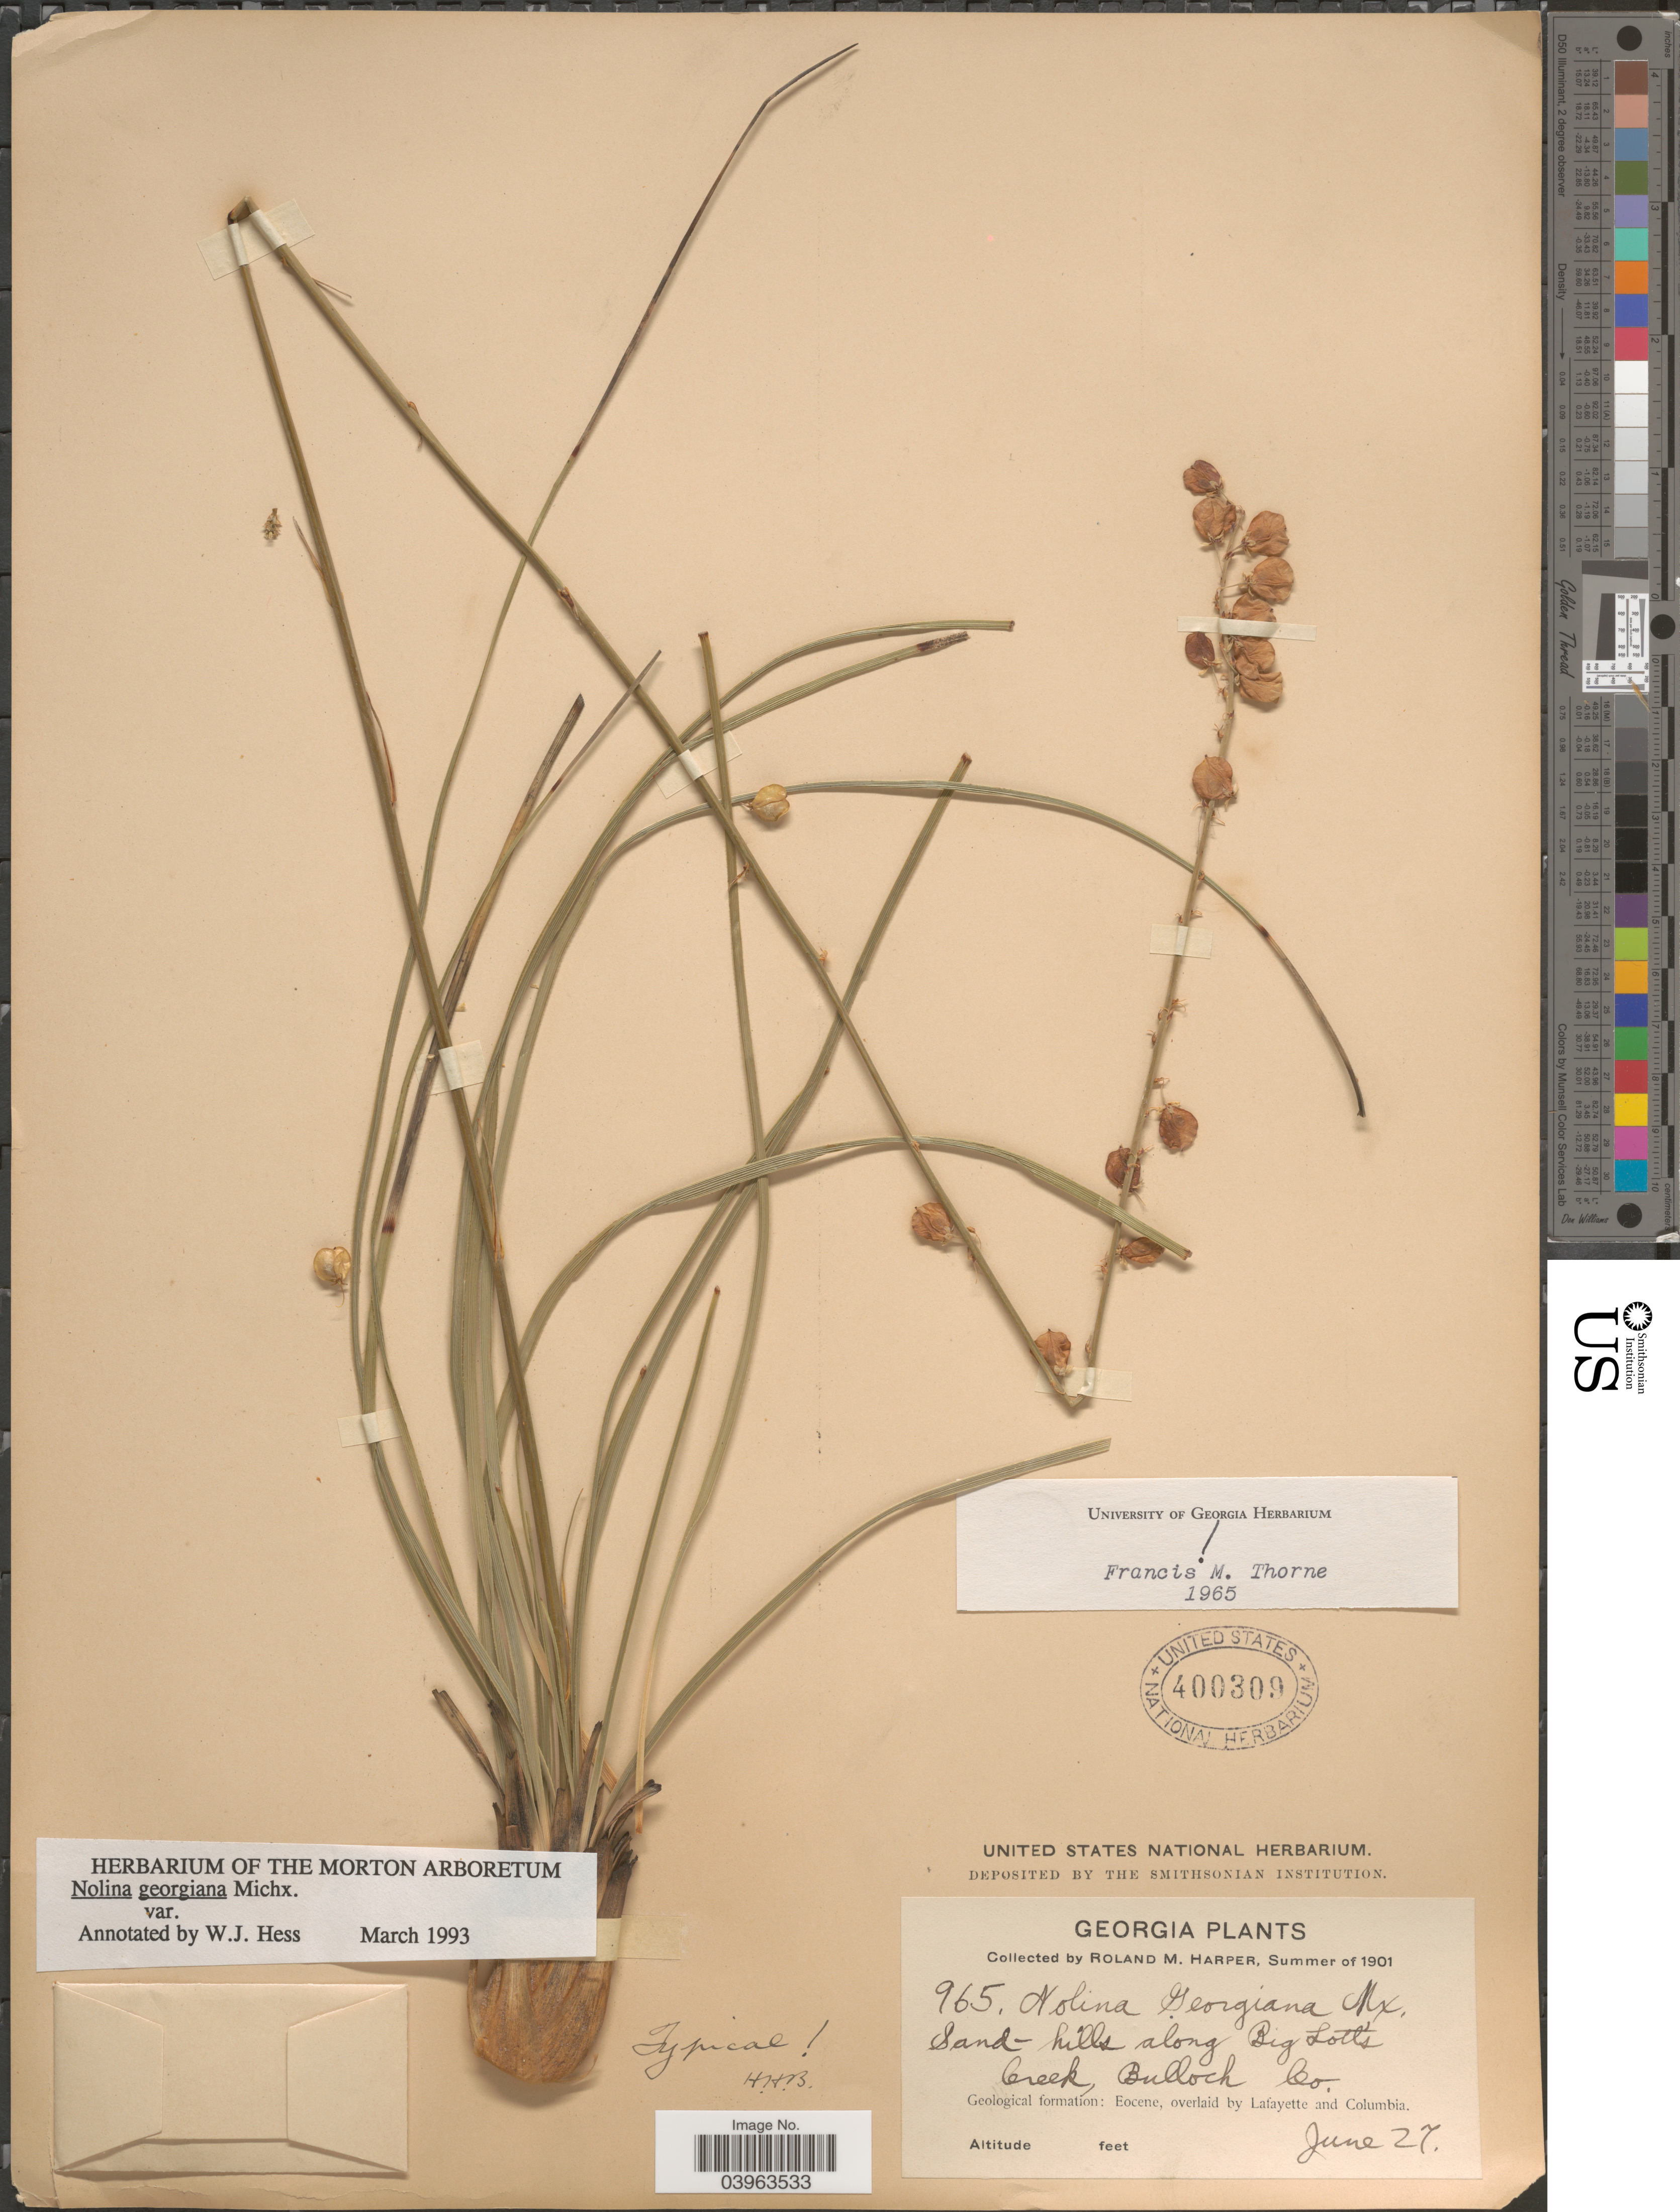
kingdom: Plantae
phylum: Tracheophyta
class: Liliopsida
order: Asparagales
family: Asparagaceae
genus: Nolina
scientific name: Nolina georgiana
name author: Michx.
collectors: R. M. Harper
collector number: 965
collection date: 1901-06-27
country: United States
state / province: Georgia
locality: Sand- hills along Big Lott's Creek, Bullock Co. Geological formation: Eocene, overlaid by Lafayette and Columbia.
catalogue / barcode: US 400309